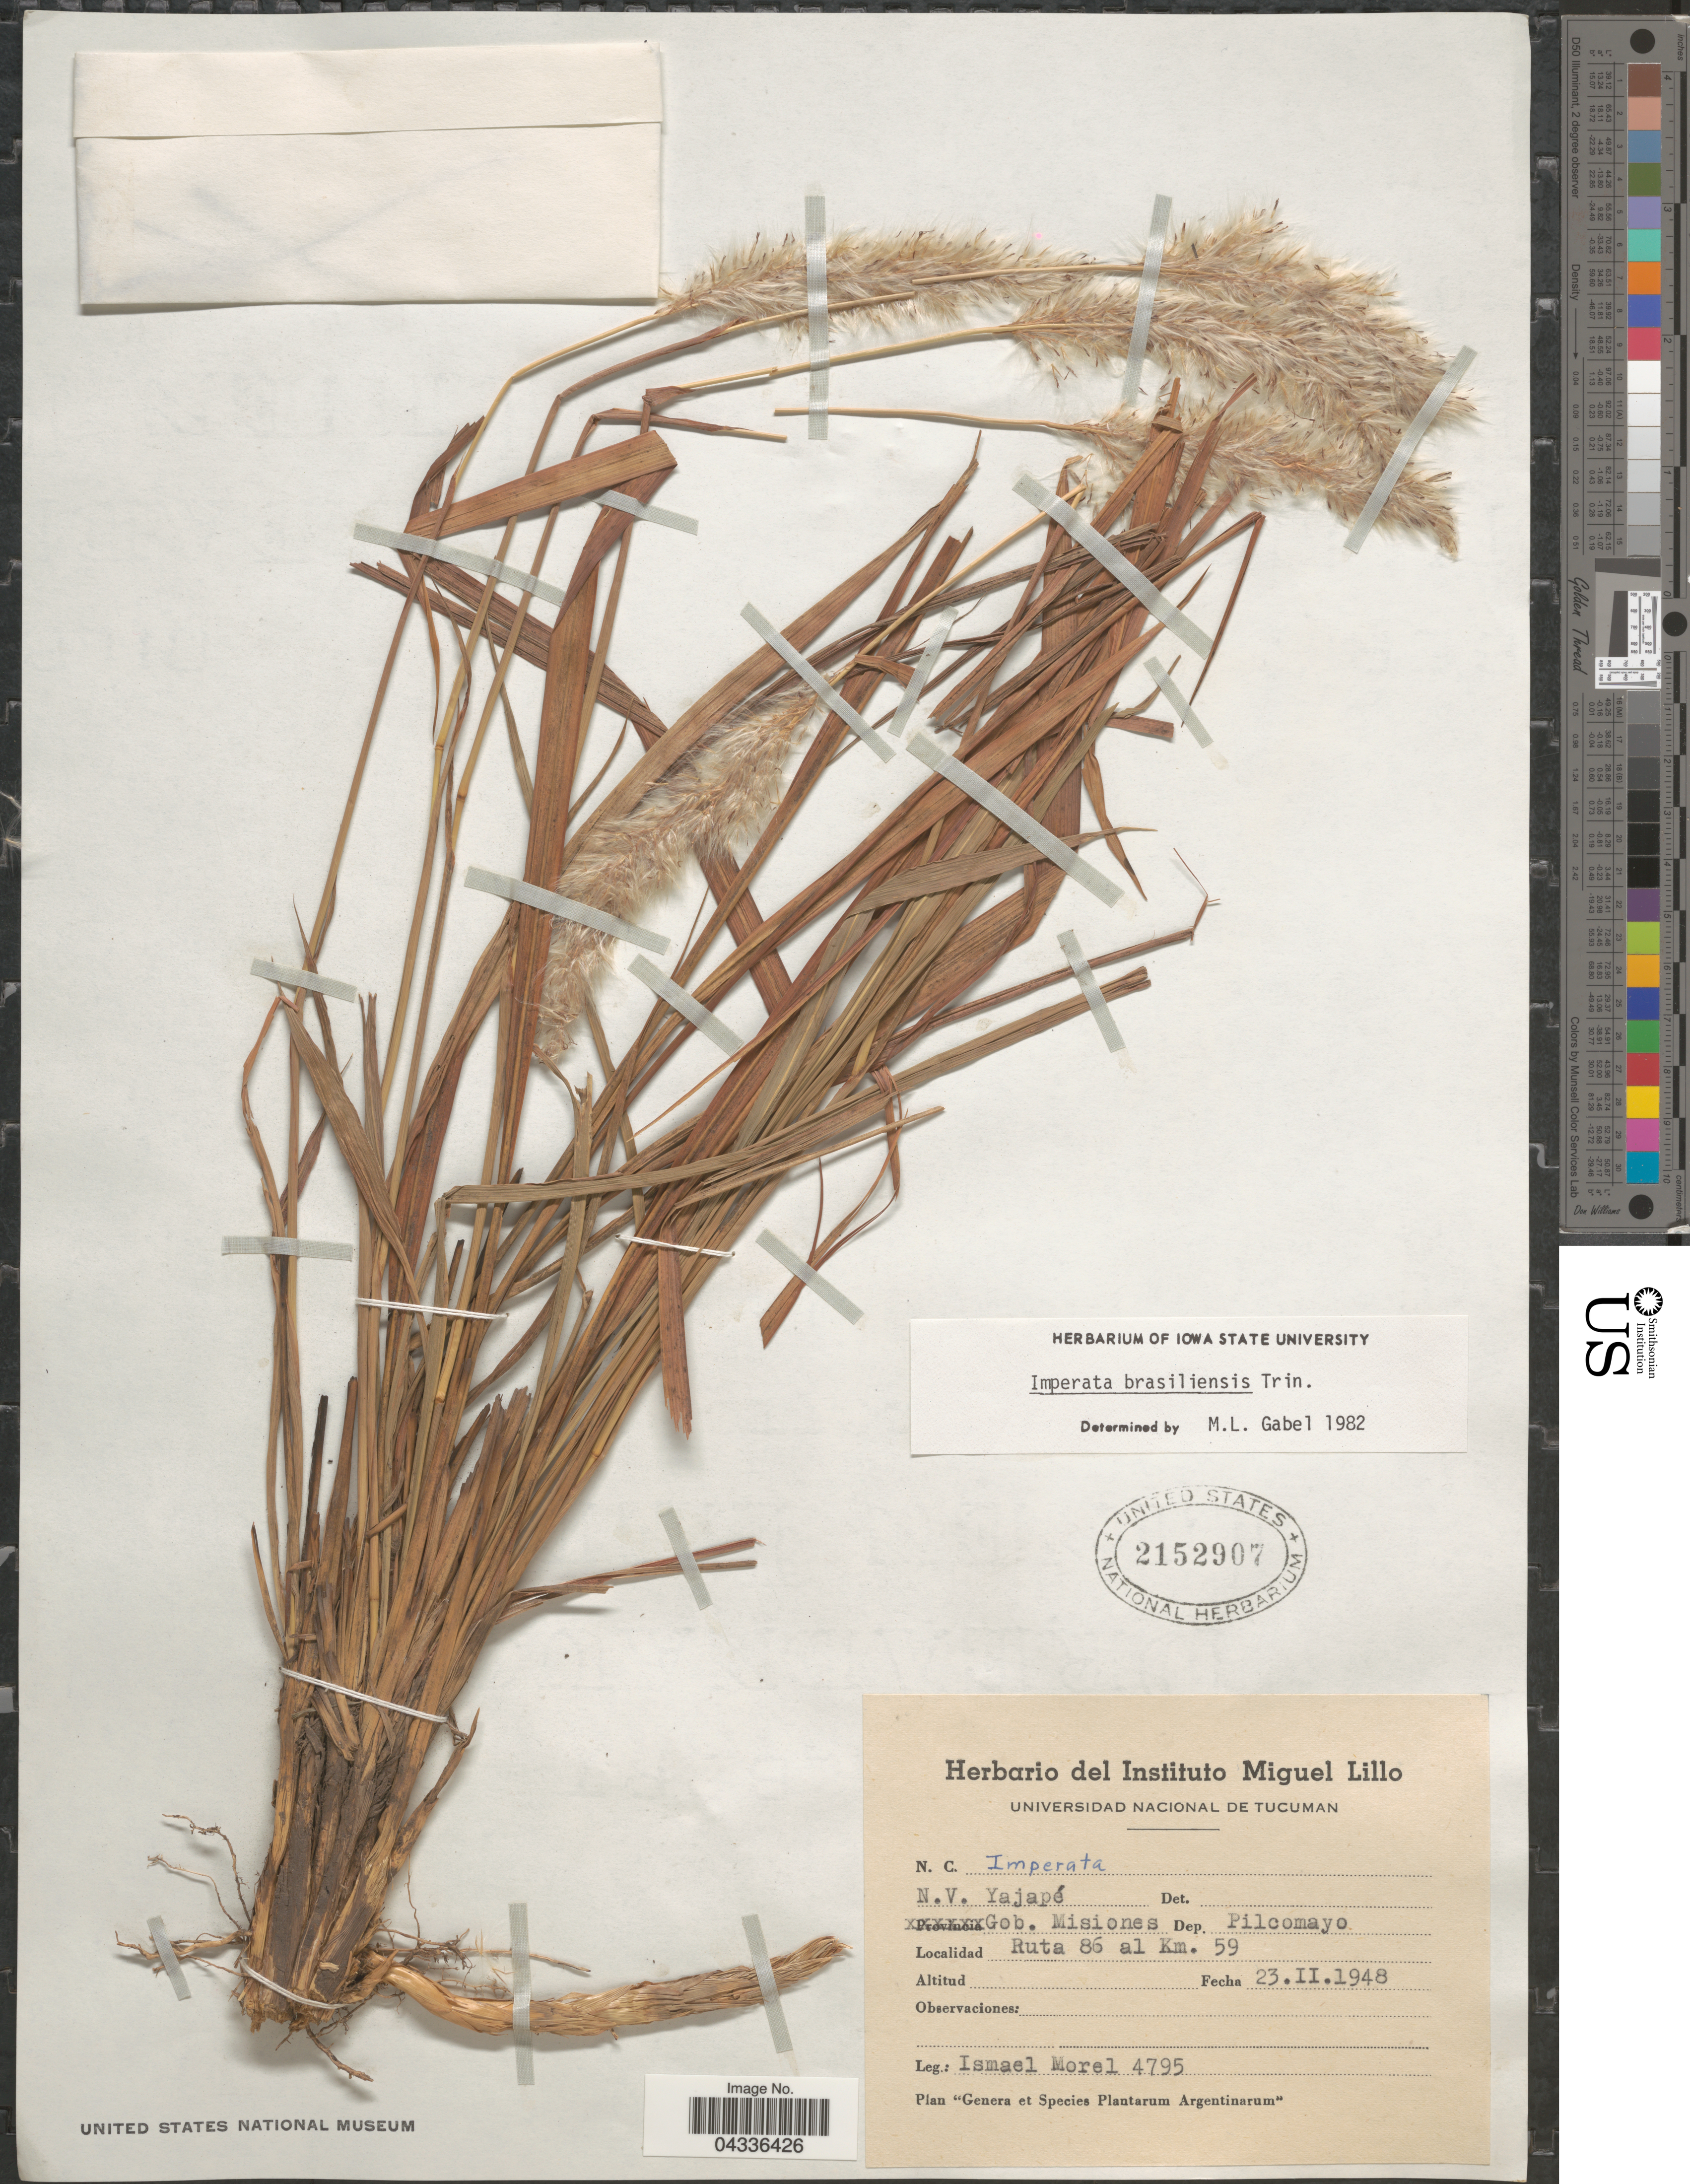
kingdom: Plantae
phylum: Tracheophyta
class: Liliopsida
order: Poales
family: Poaceae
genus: Imperata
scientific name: Imperata brasiliensis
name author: Trin.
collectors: I. Morel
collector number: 4795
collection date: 1948-02-23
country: Argentina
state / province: Misiones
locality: N.V. Yajapé. Gob. Misiones. Dep. Pilcomayo. Ruta 86 al Km. 59.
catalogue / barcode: US 2152907